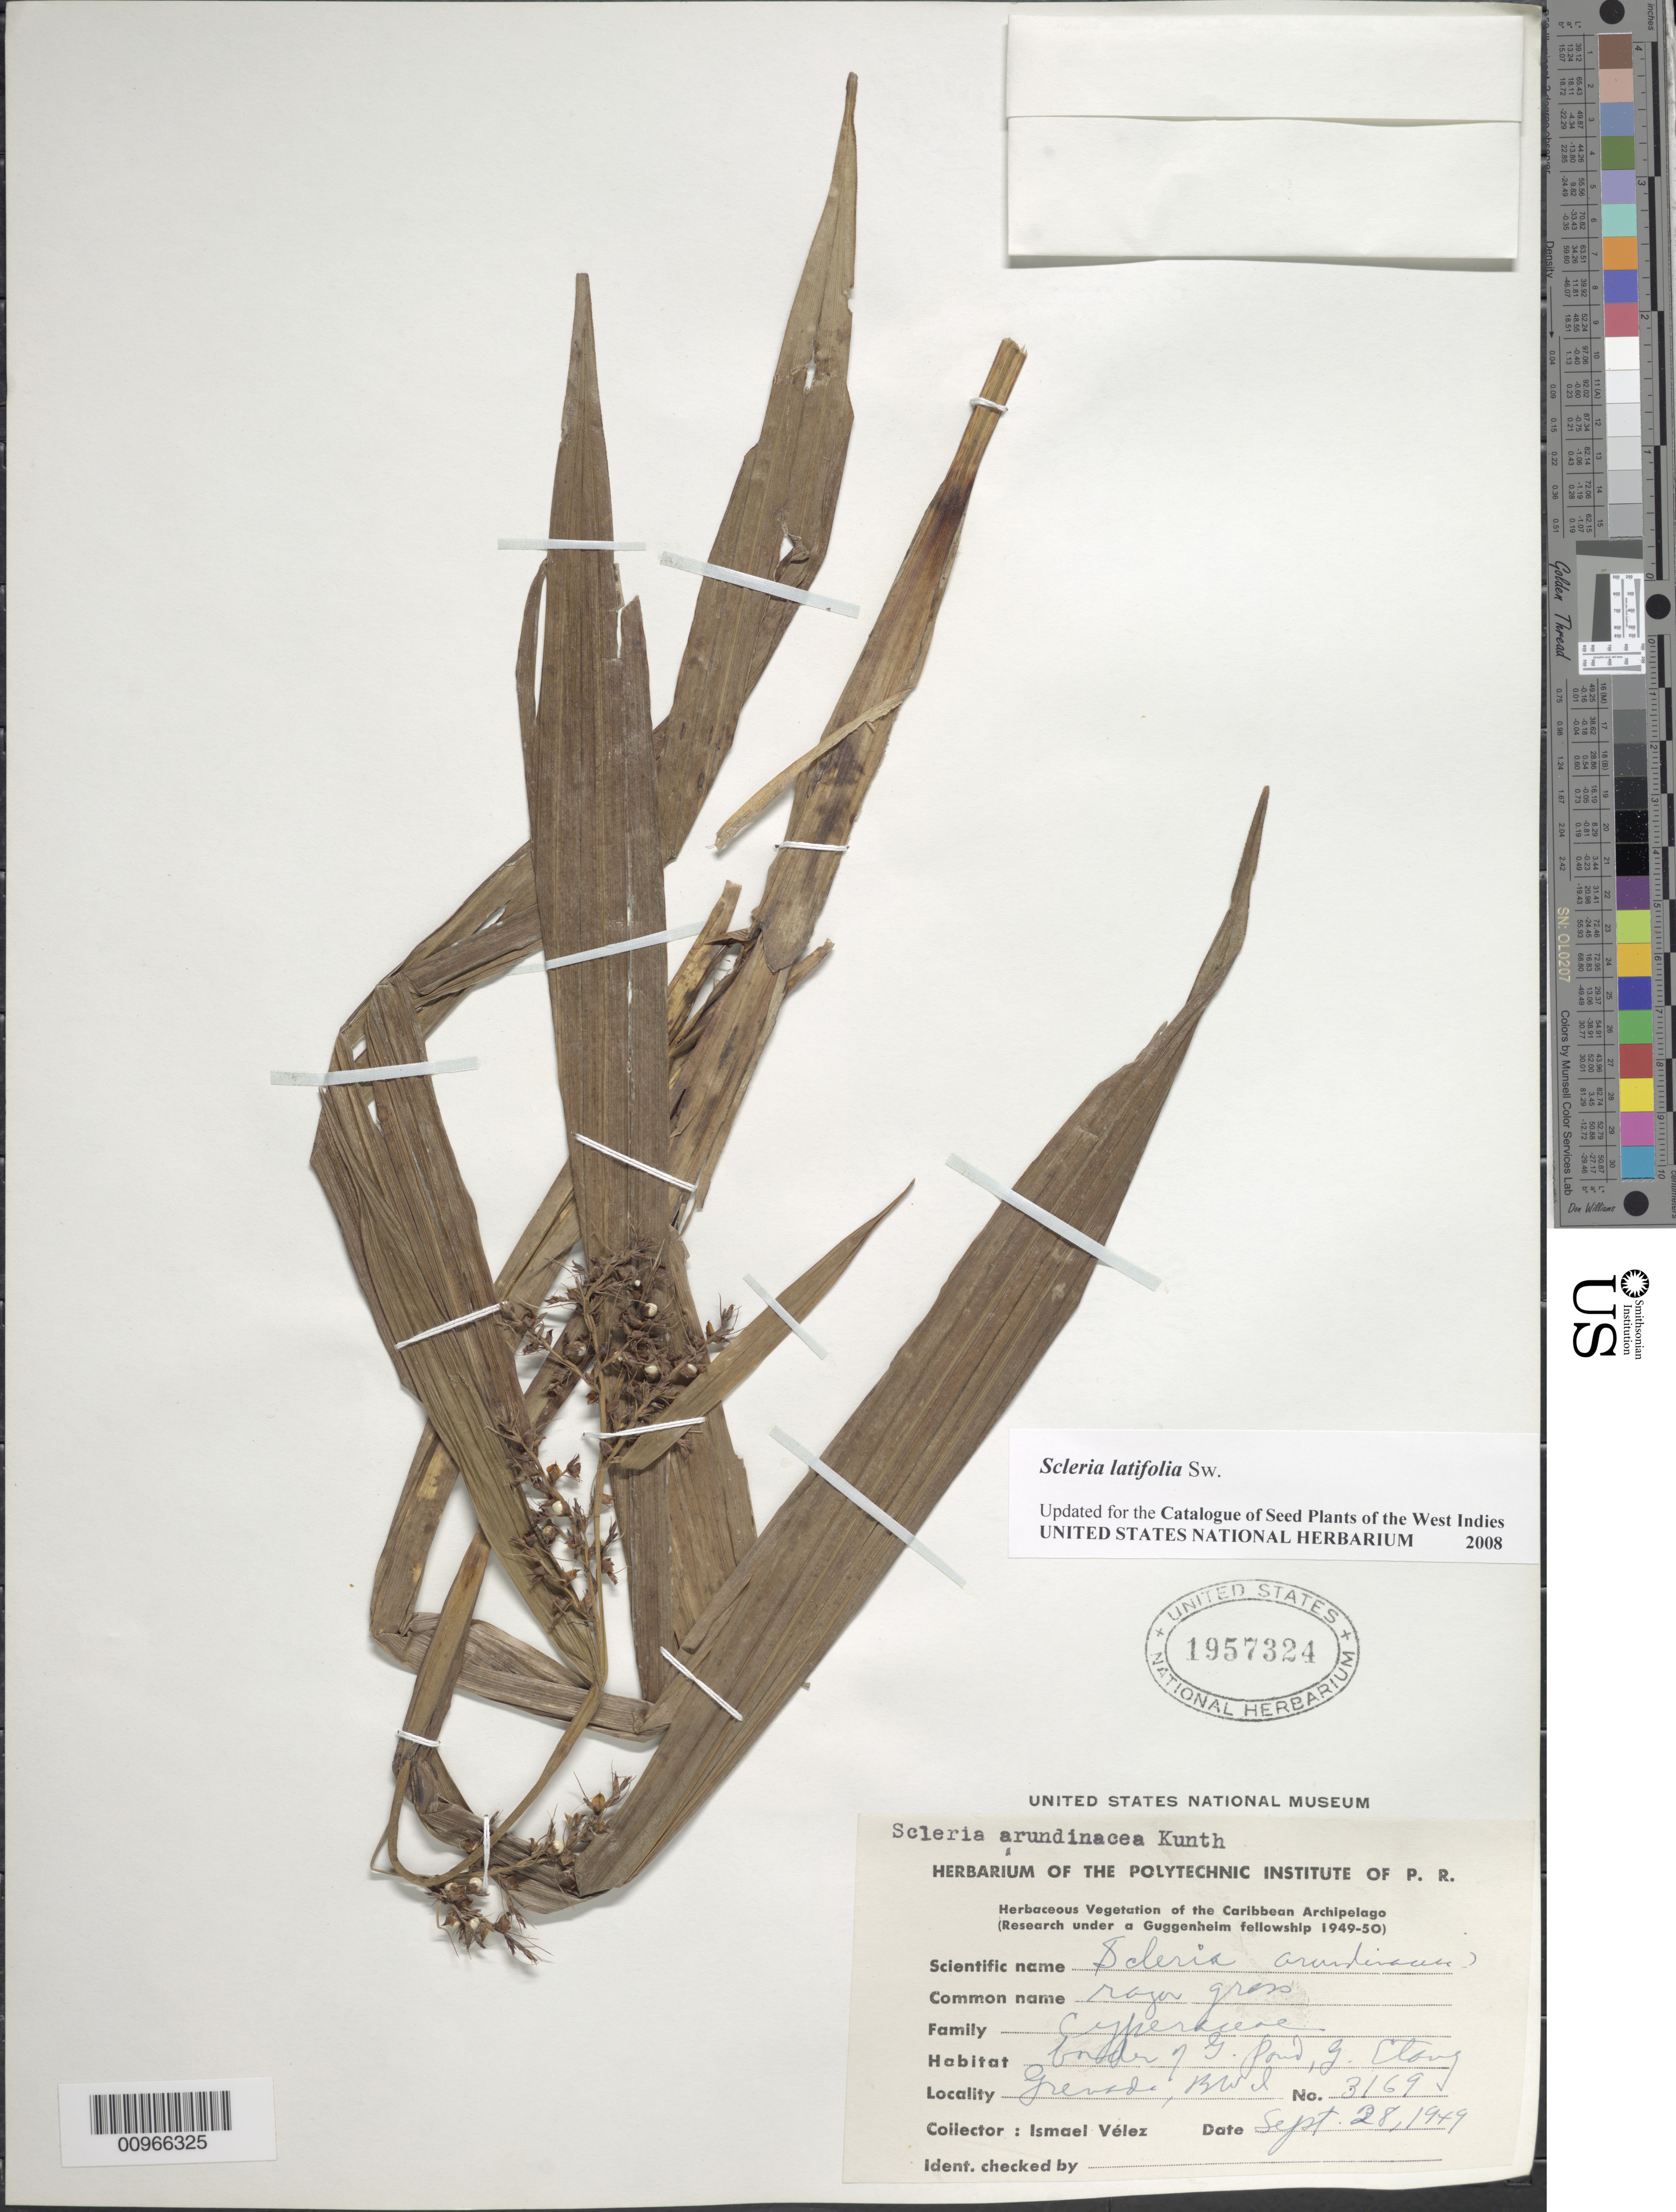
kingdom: Plantae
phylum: Tracheophyta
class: Liliopsida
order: Poales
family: Cyperaceae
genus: Scleria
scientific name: Scleria latifolia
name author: Sw.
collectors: I. Velez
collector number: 3169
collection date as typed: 28 Sep 1949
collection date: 1949-09-28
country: Grenada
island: Grenada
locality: Border of G. Pond, Grand Etang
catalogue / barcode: US 1957324